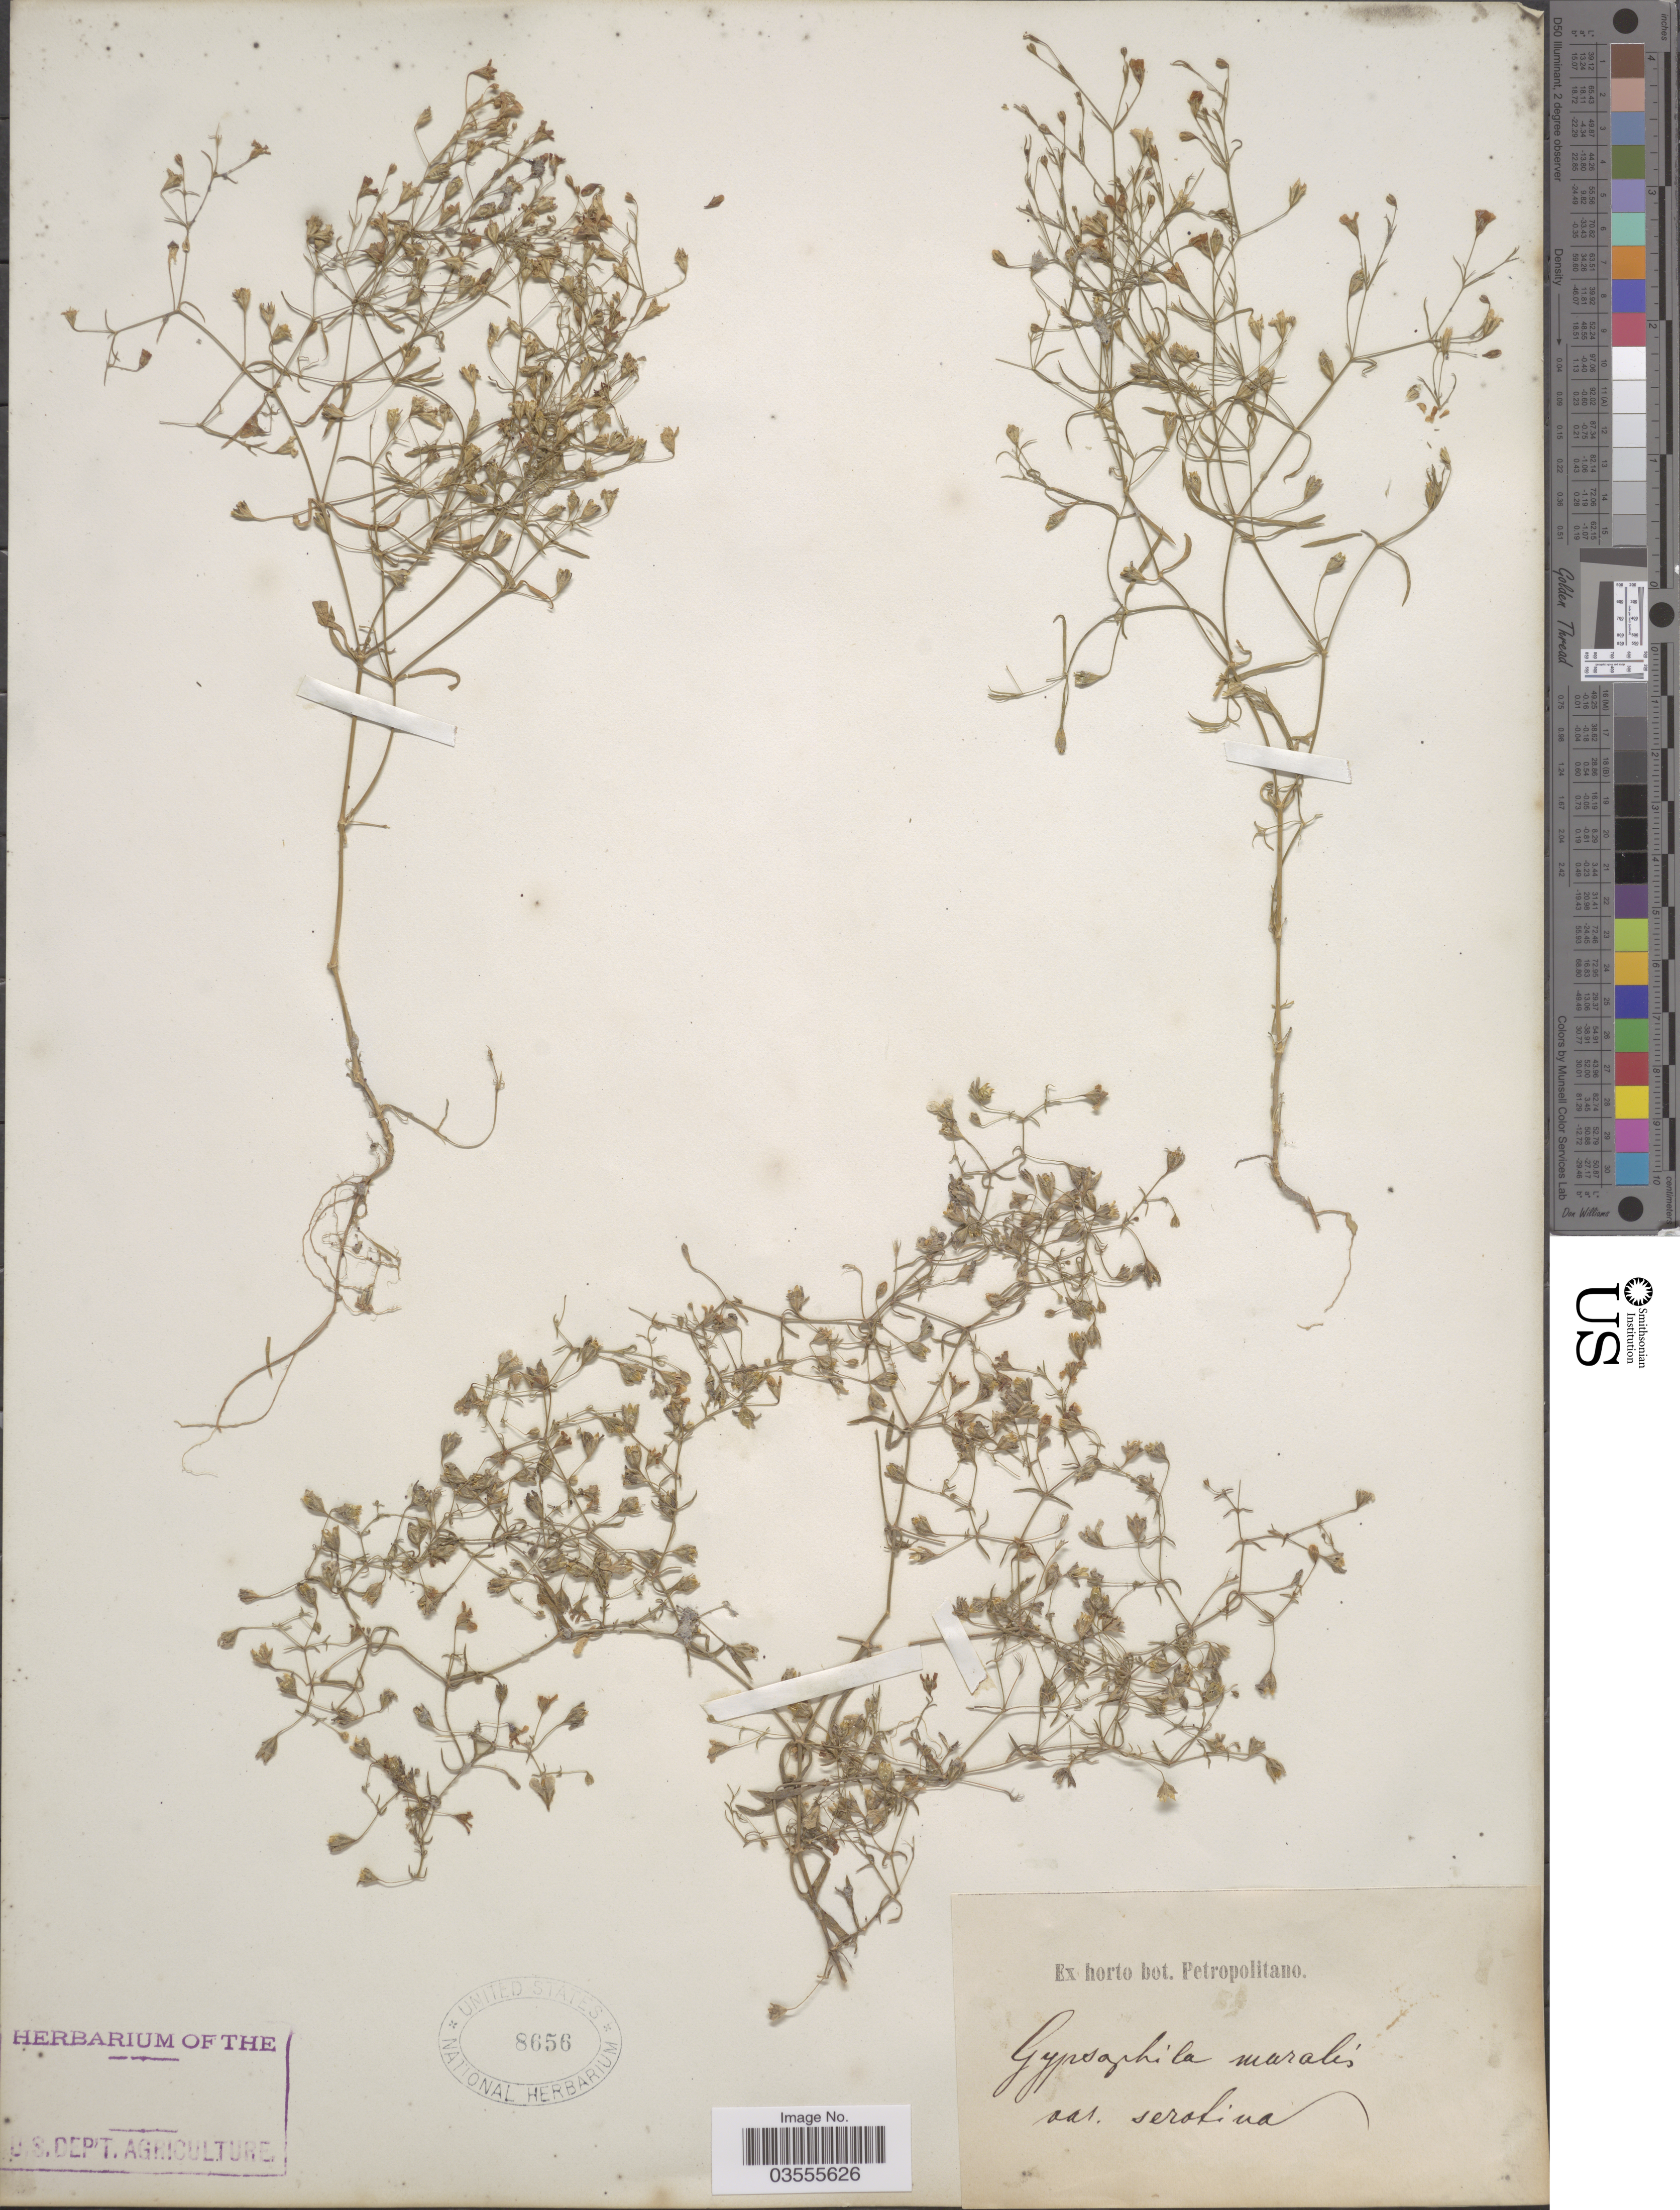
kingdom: Plantae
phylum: Tracheophyta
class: Magnoliopsida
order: Caryophyllales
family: Caryophyllaceae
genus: Psammophiliella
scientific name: Psammophiliella muralis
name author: (L.) Ikonn.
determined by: U.S. National Herbarium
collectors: ex Horto Bot. Petropolitano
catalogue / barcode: US 8656